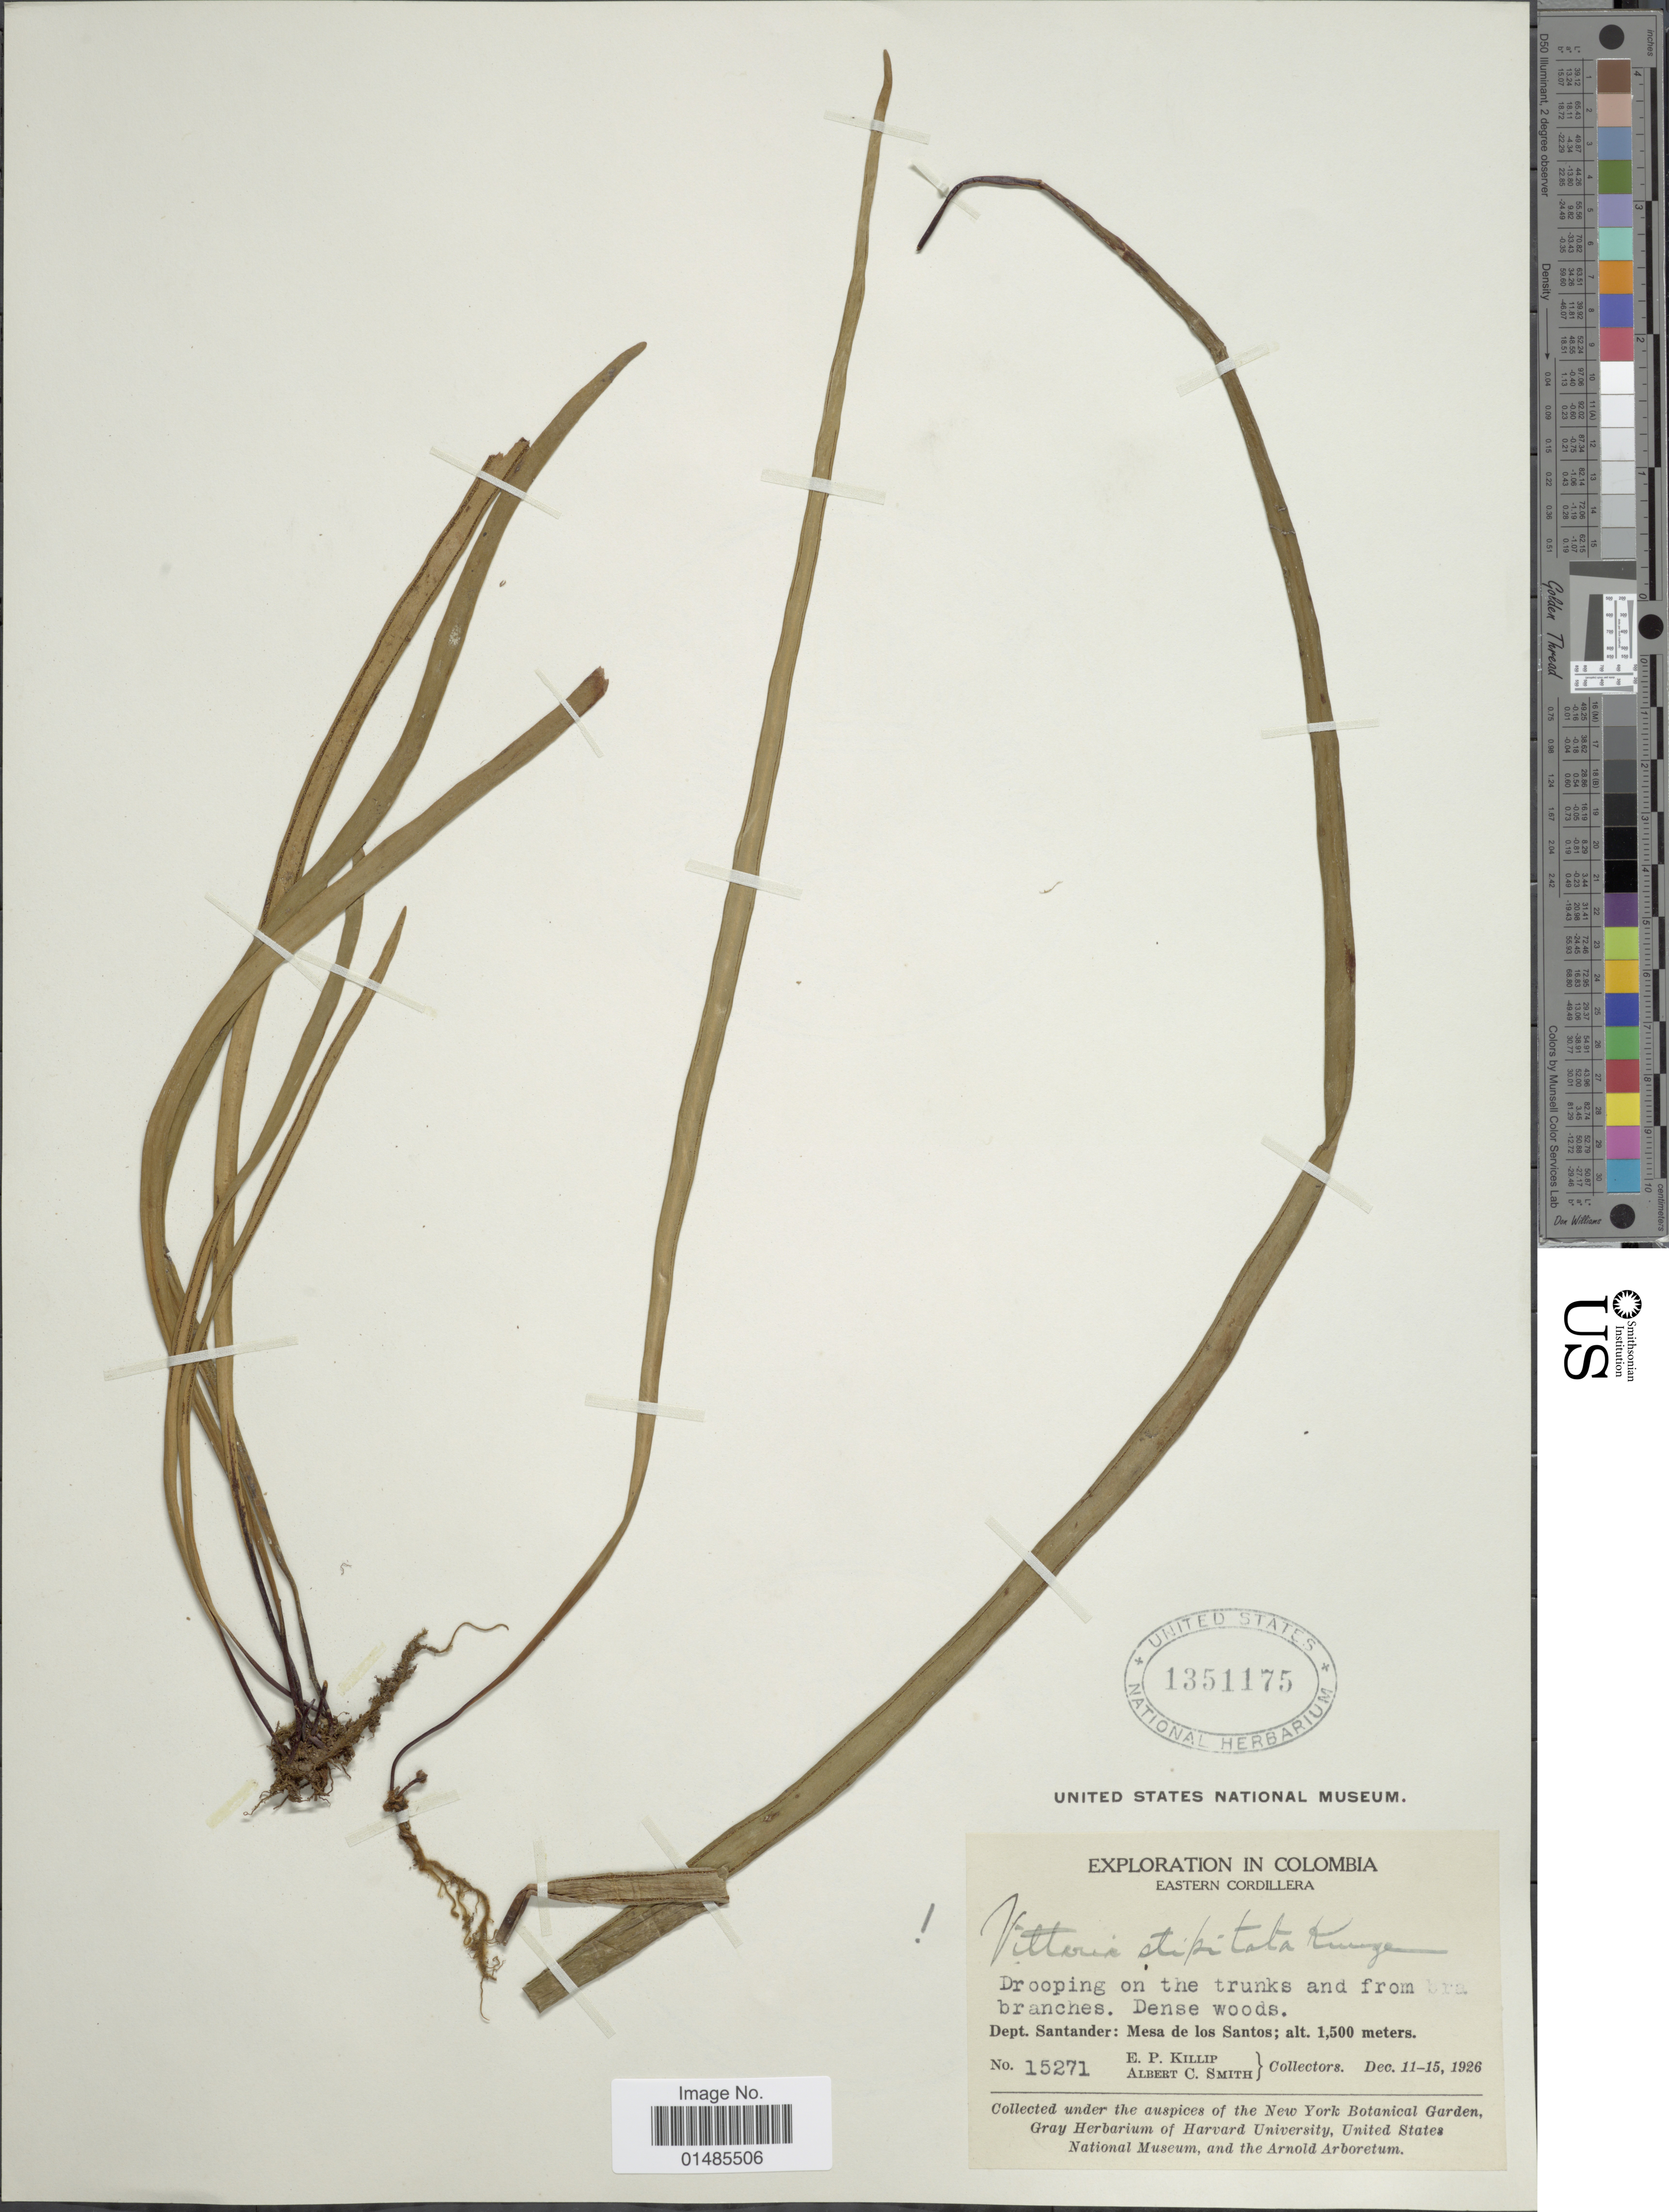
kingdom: Plantae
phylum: Tracheophyta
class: Polypodiopsida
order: Polypodiales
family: Pteridaceae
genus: Radiovittaria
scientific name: Radiovittaria stipitata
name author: (Kunze) E.H. Crane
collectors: E. P. Killip & A. C. Smith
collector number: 15271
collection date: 1926-12-11/1926-12-15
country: Colombia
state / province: Santander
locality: Eastern Cordillera. Mesa de los Santos.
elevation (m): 1500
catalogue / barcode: US 1351175